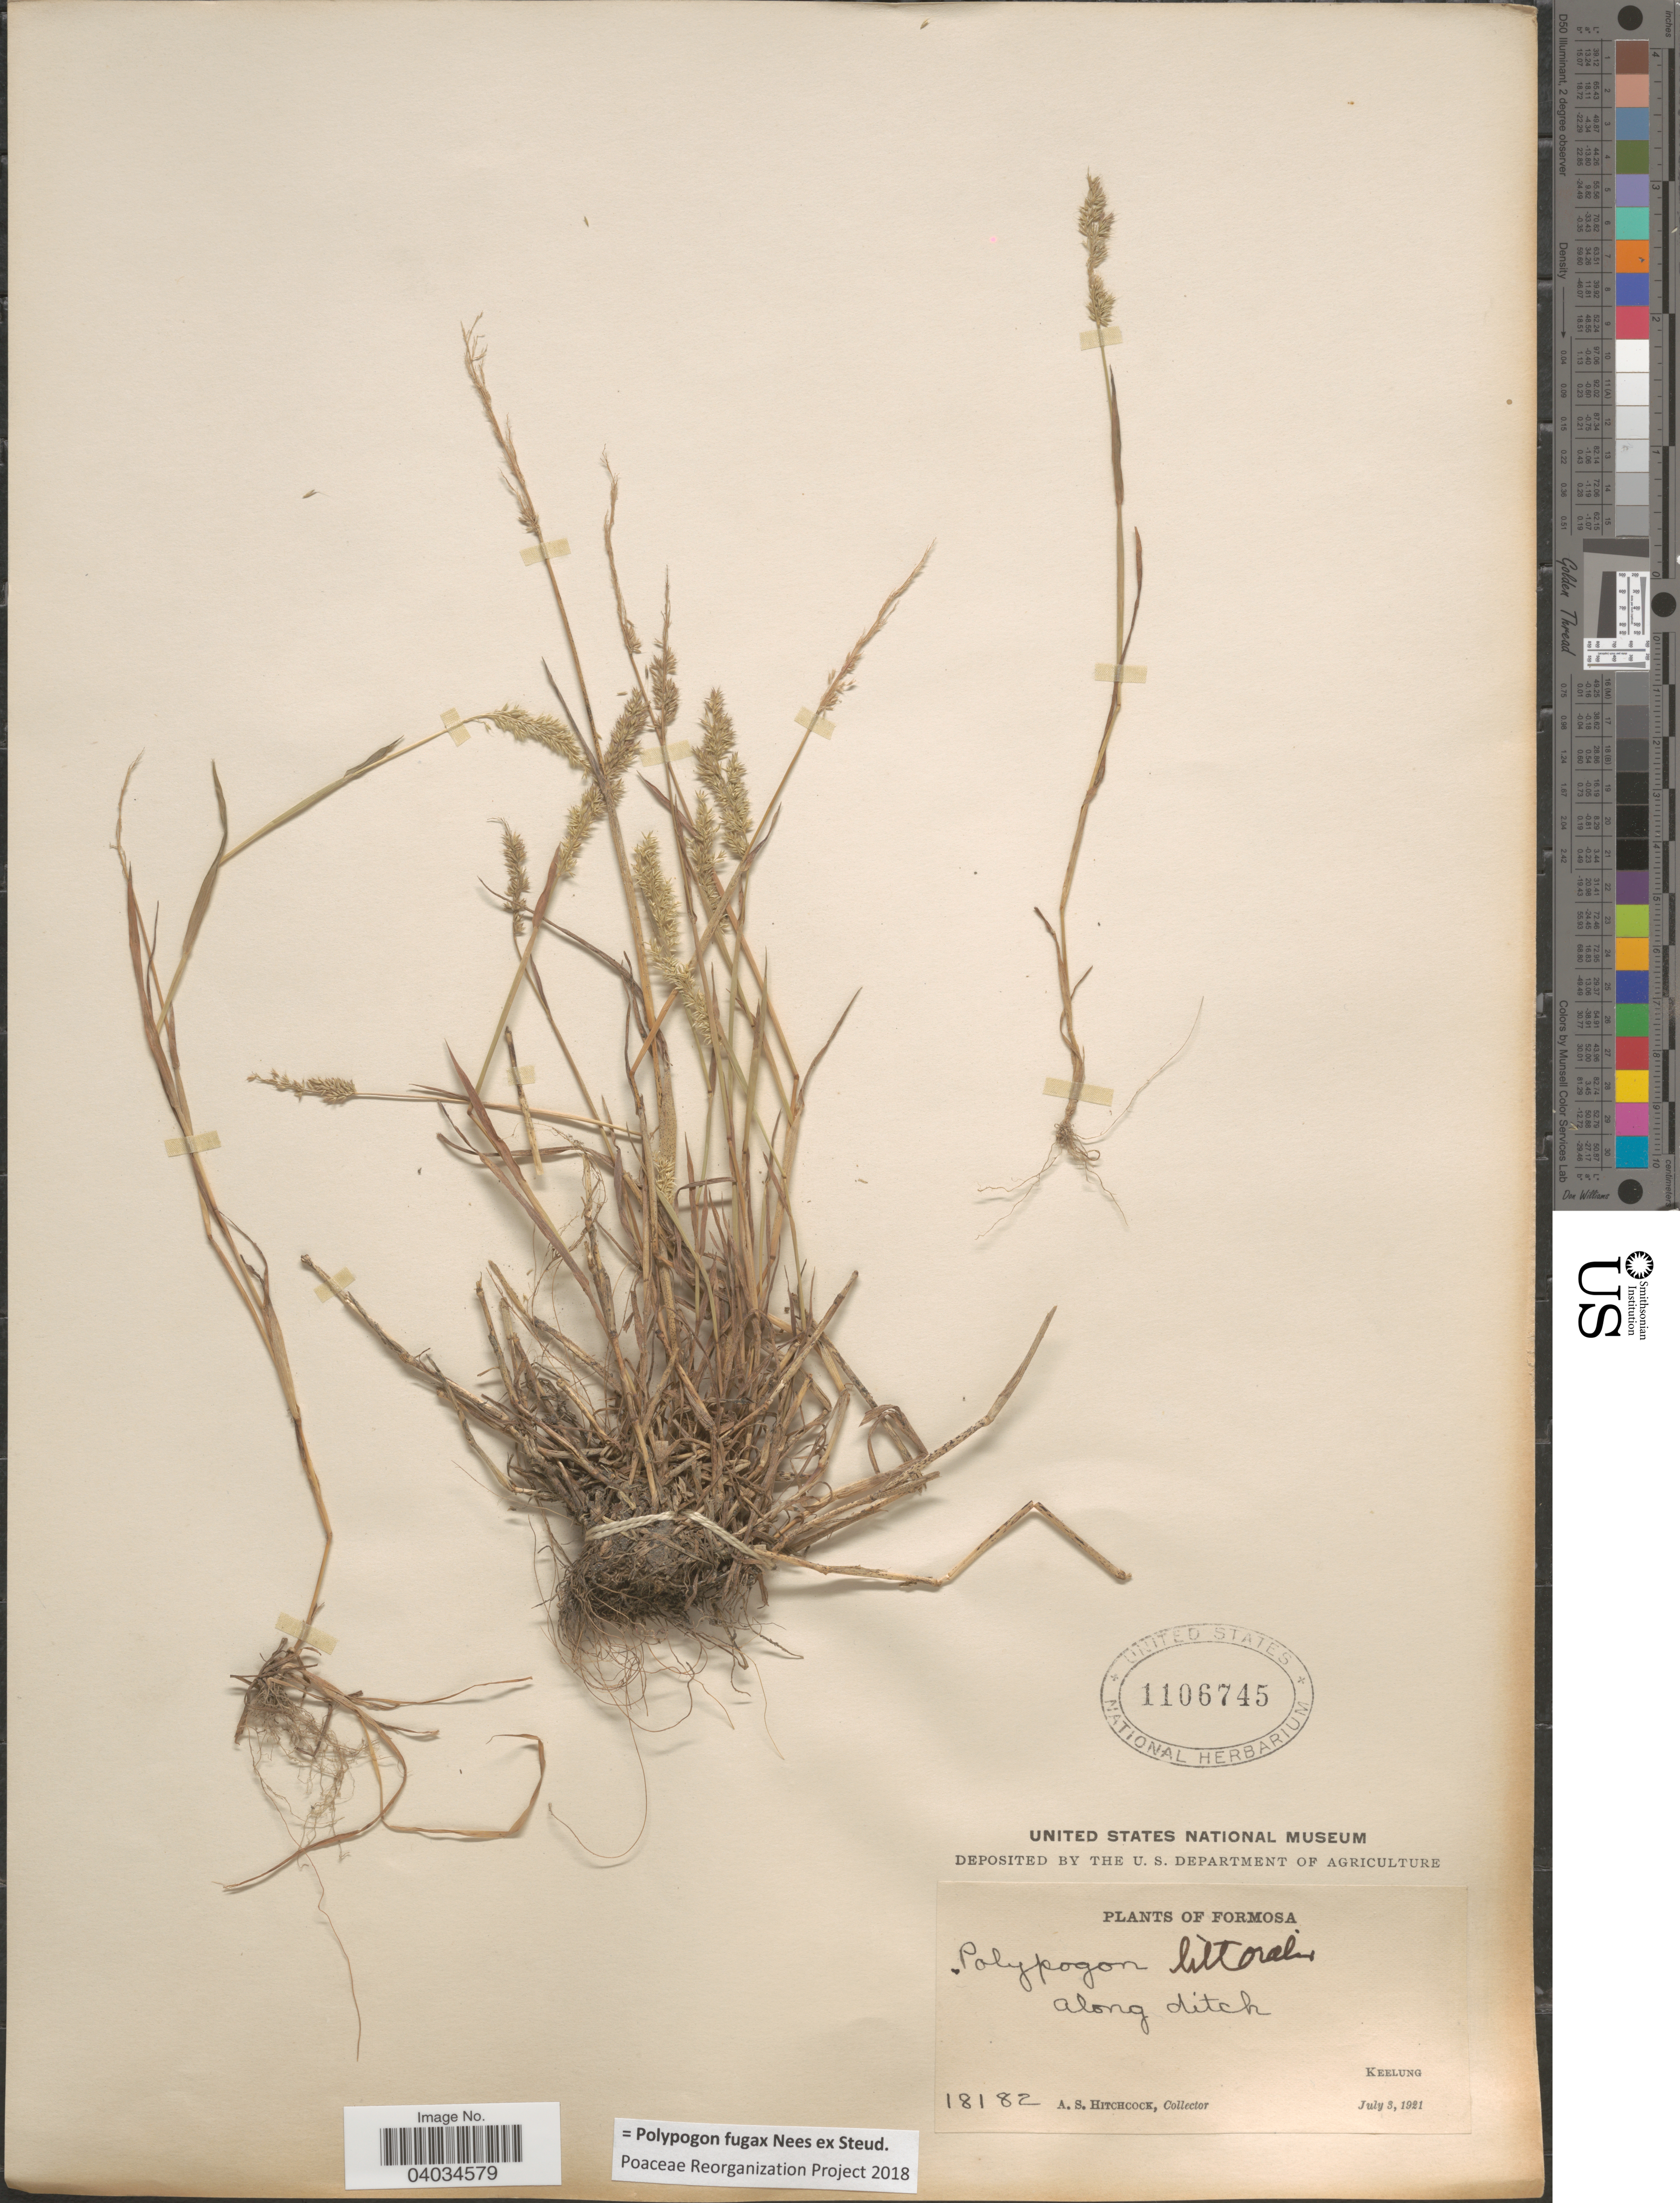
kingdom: Plantae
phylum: Tracheophyta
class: Liliopsida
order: Poales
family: Poaceae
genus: Polypogon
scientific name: Polypogon fugax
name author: Nees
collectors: A. S. Hitchcock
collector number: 18182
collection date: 1921-07-03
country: Taiwan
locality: Formosa. Along ditch, Keelung.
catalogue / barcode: US 1106745